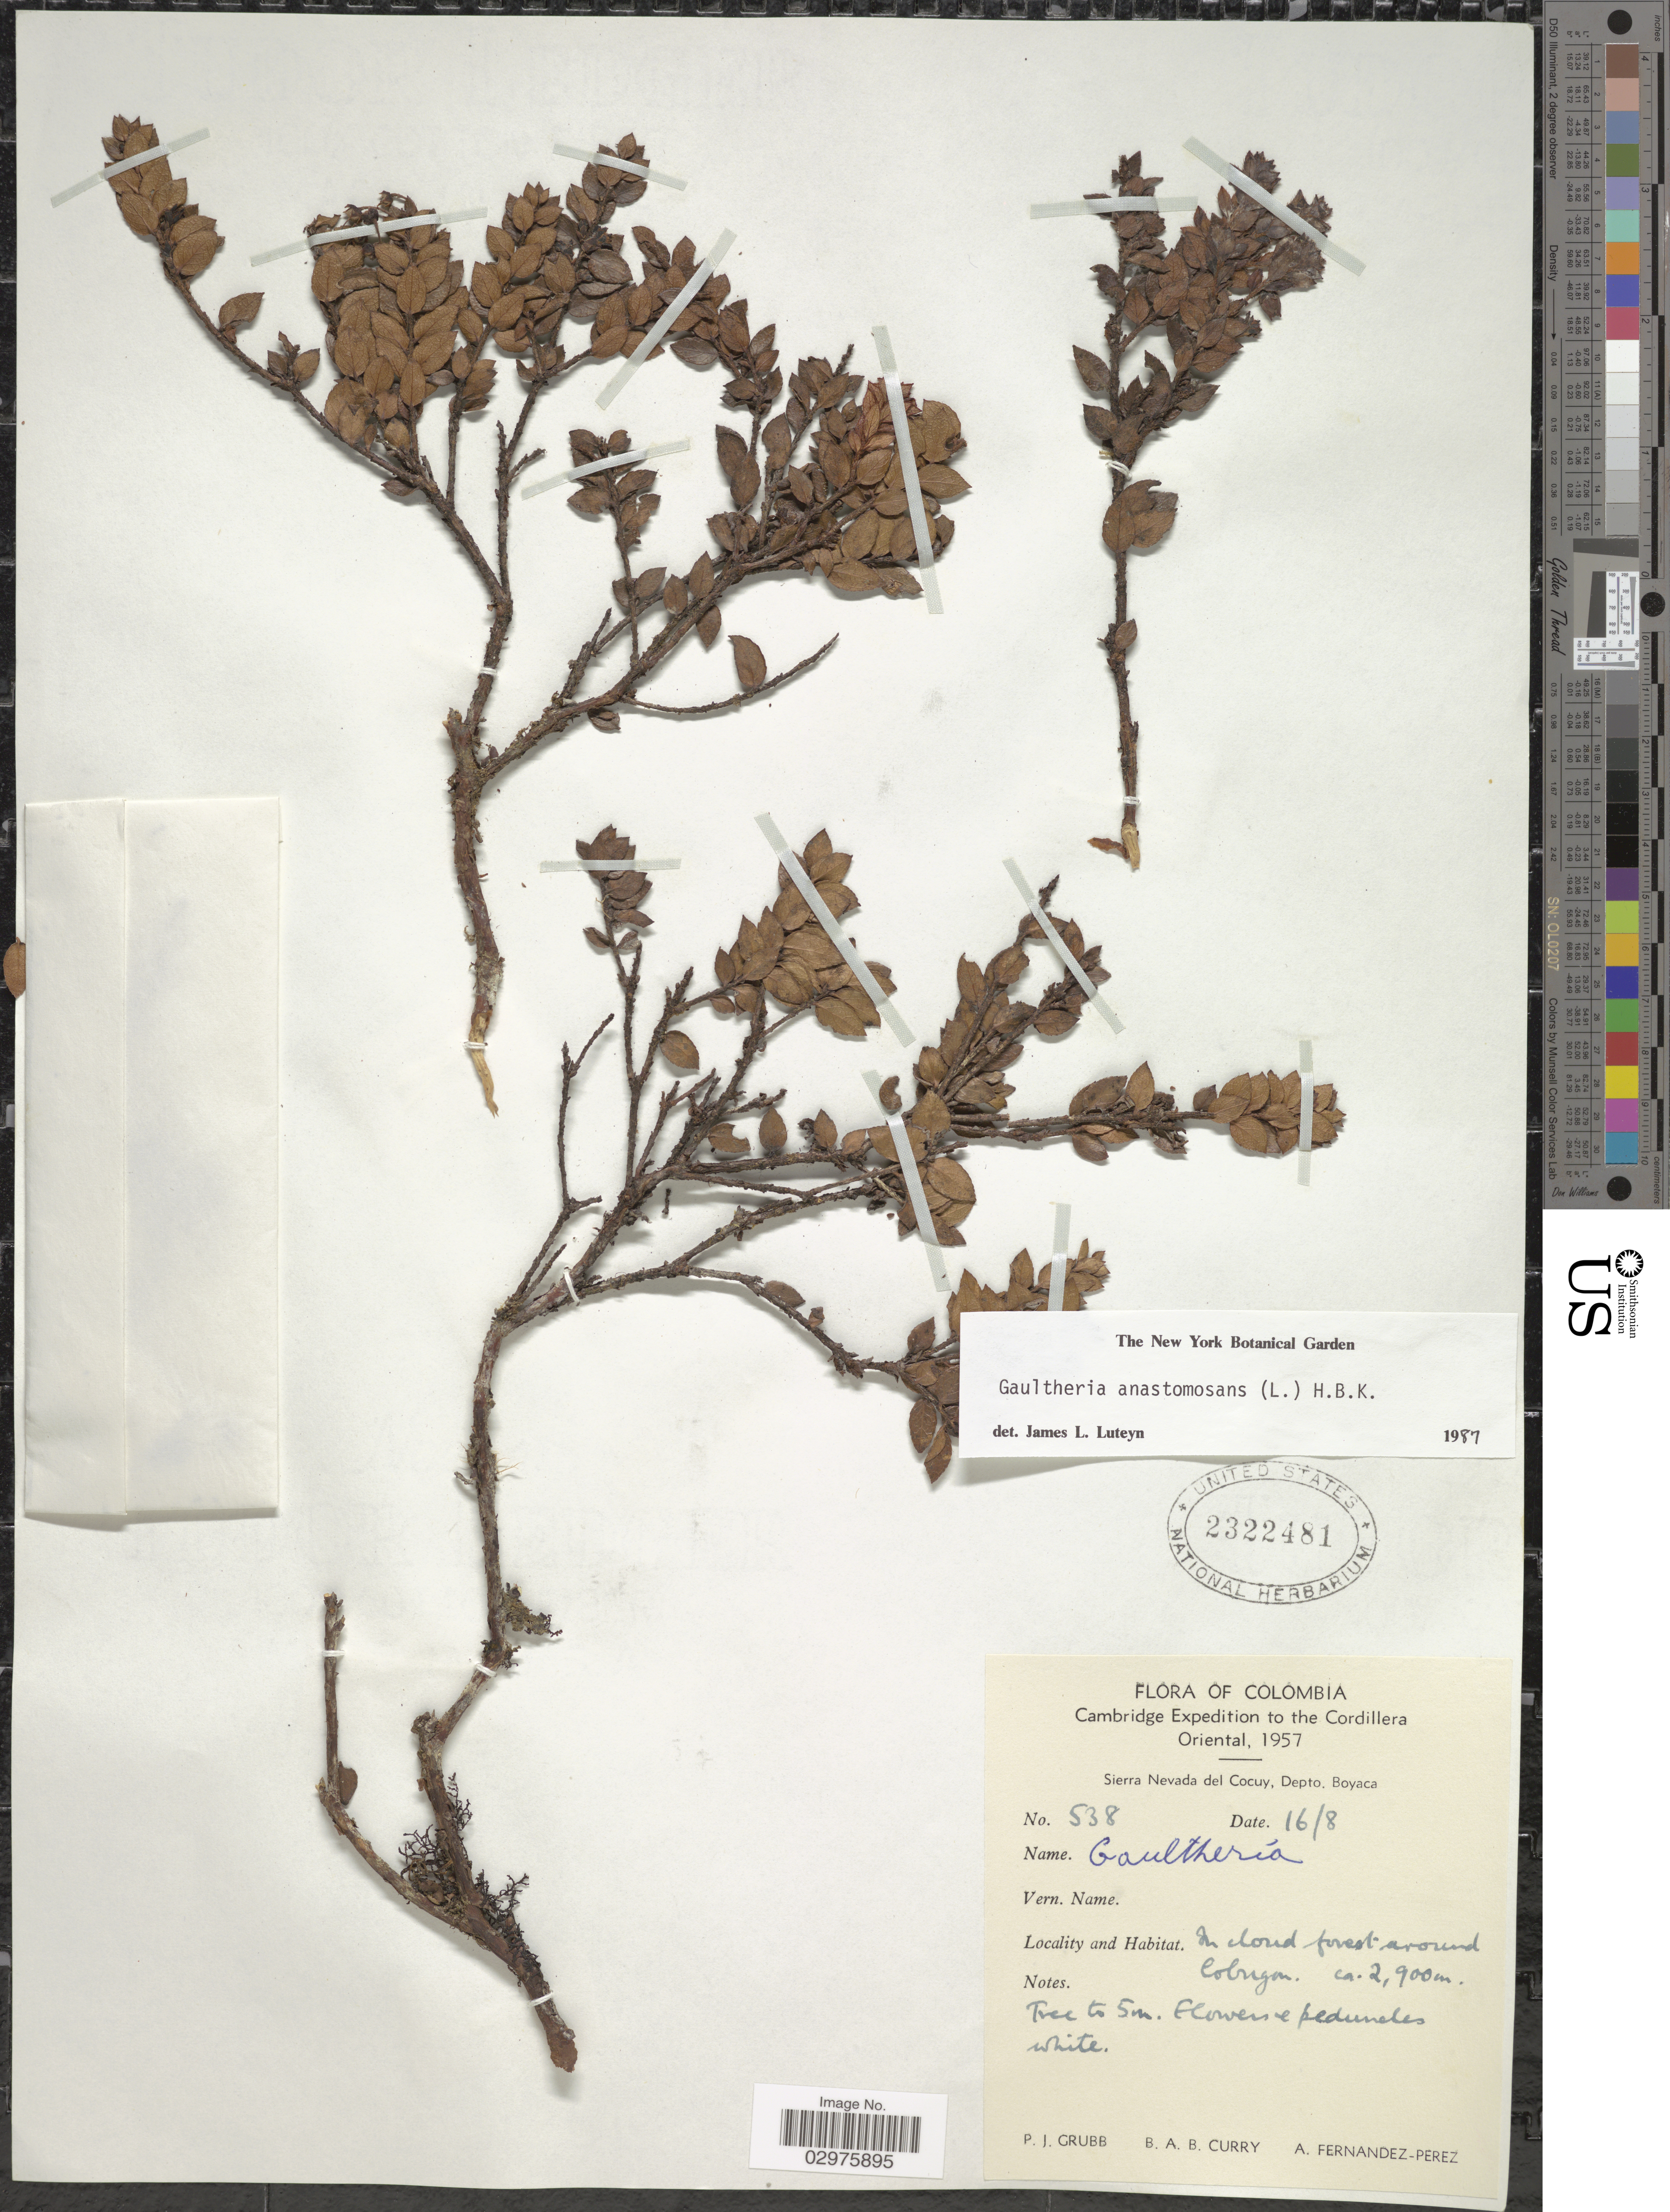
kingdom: Plantae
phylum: Tracheophyta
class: Magnoliopsida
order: Ericales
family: Ericaceae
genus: Gaultheria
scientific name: Gaultheria anastomosans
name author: (L. f.) Kunth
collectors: P. J. Grubb, B. A. B. Curry & A. Fernández-Pérez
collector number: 538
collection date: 1957-08-16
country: Colombia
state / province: Boyacá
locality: Cordillera Oriental. Sierra Nevada del Cocuy, Depto. Boyaca. In cloud forest around Cabugon.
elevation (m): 2900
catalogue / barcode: US 2322481